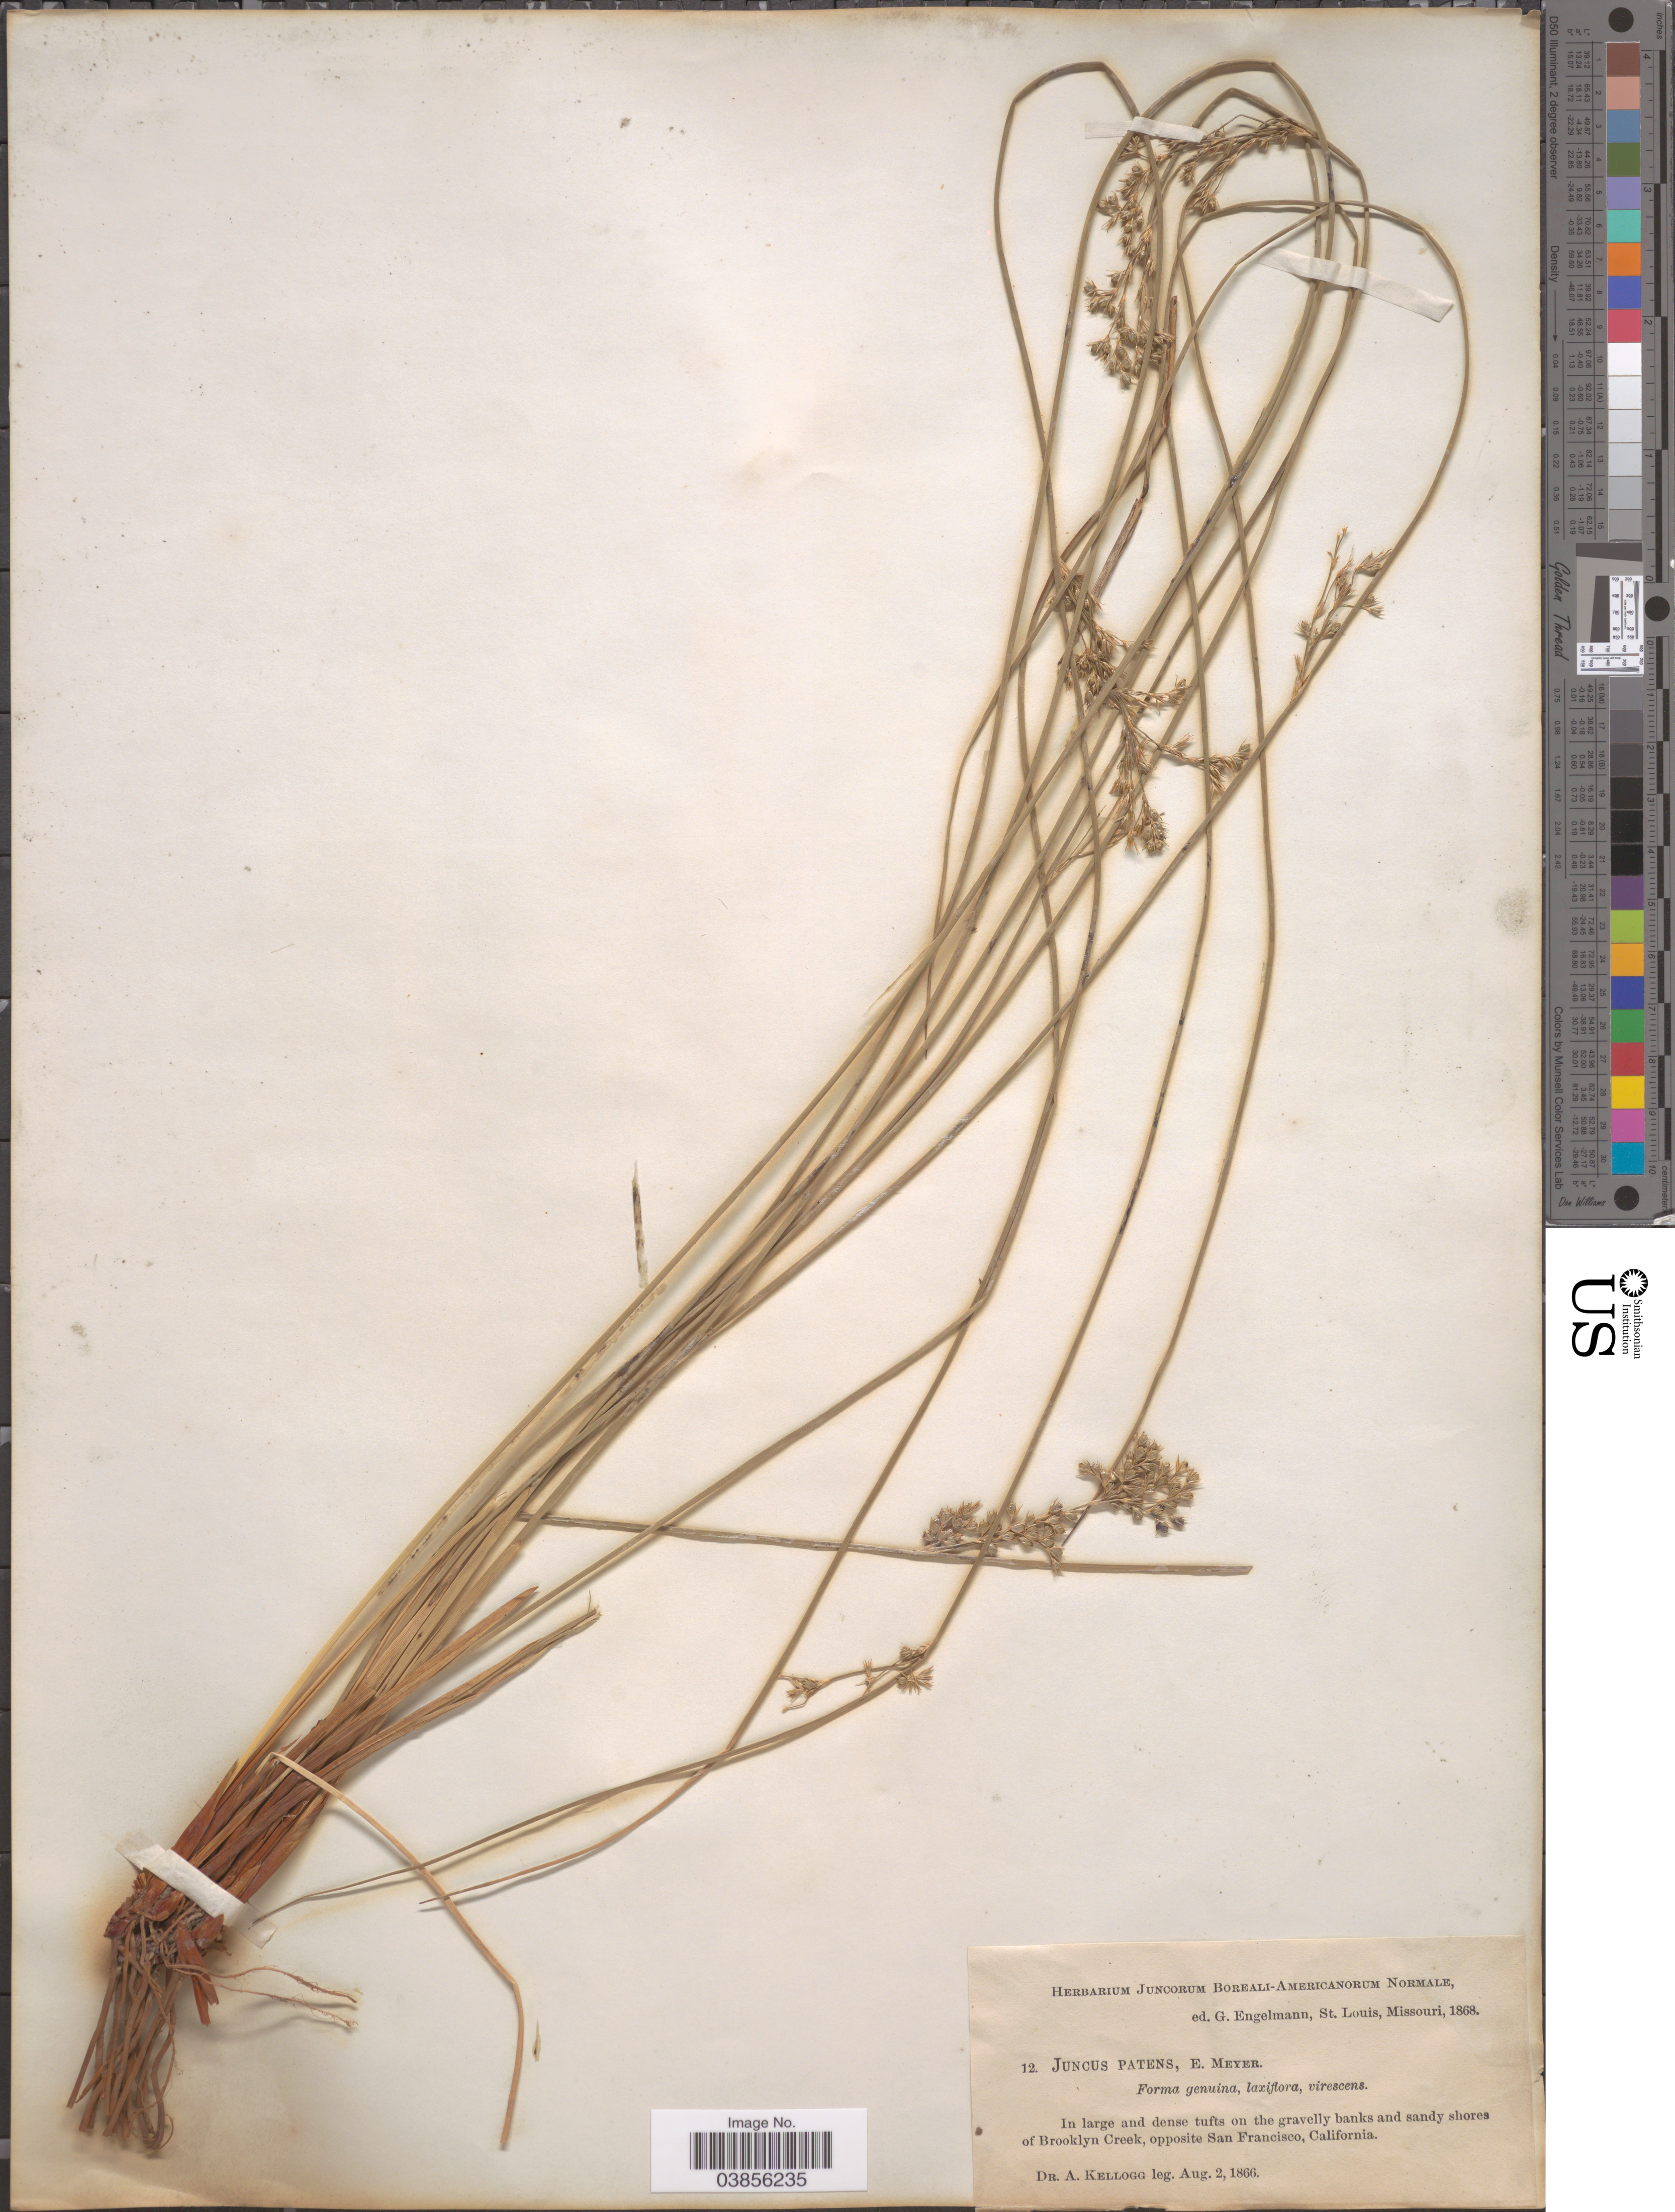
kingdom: Plantae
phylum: Tracheophyta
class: Liliopsida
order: Poales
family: Juncaceae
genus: Juncus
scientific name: Juncus patens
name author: E. Mey.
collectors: A. Kellogg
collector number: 12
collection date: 1866-08-02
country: United States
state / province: California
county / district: San Francisco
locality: Brooklyn Creek, opposite San Francisco.